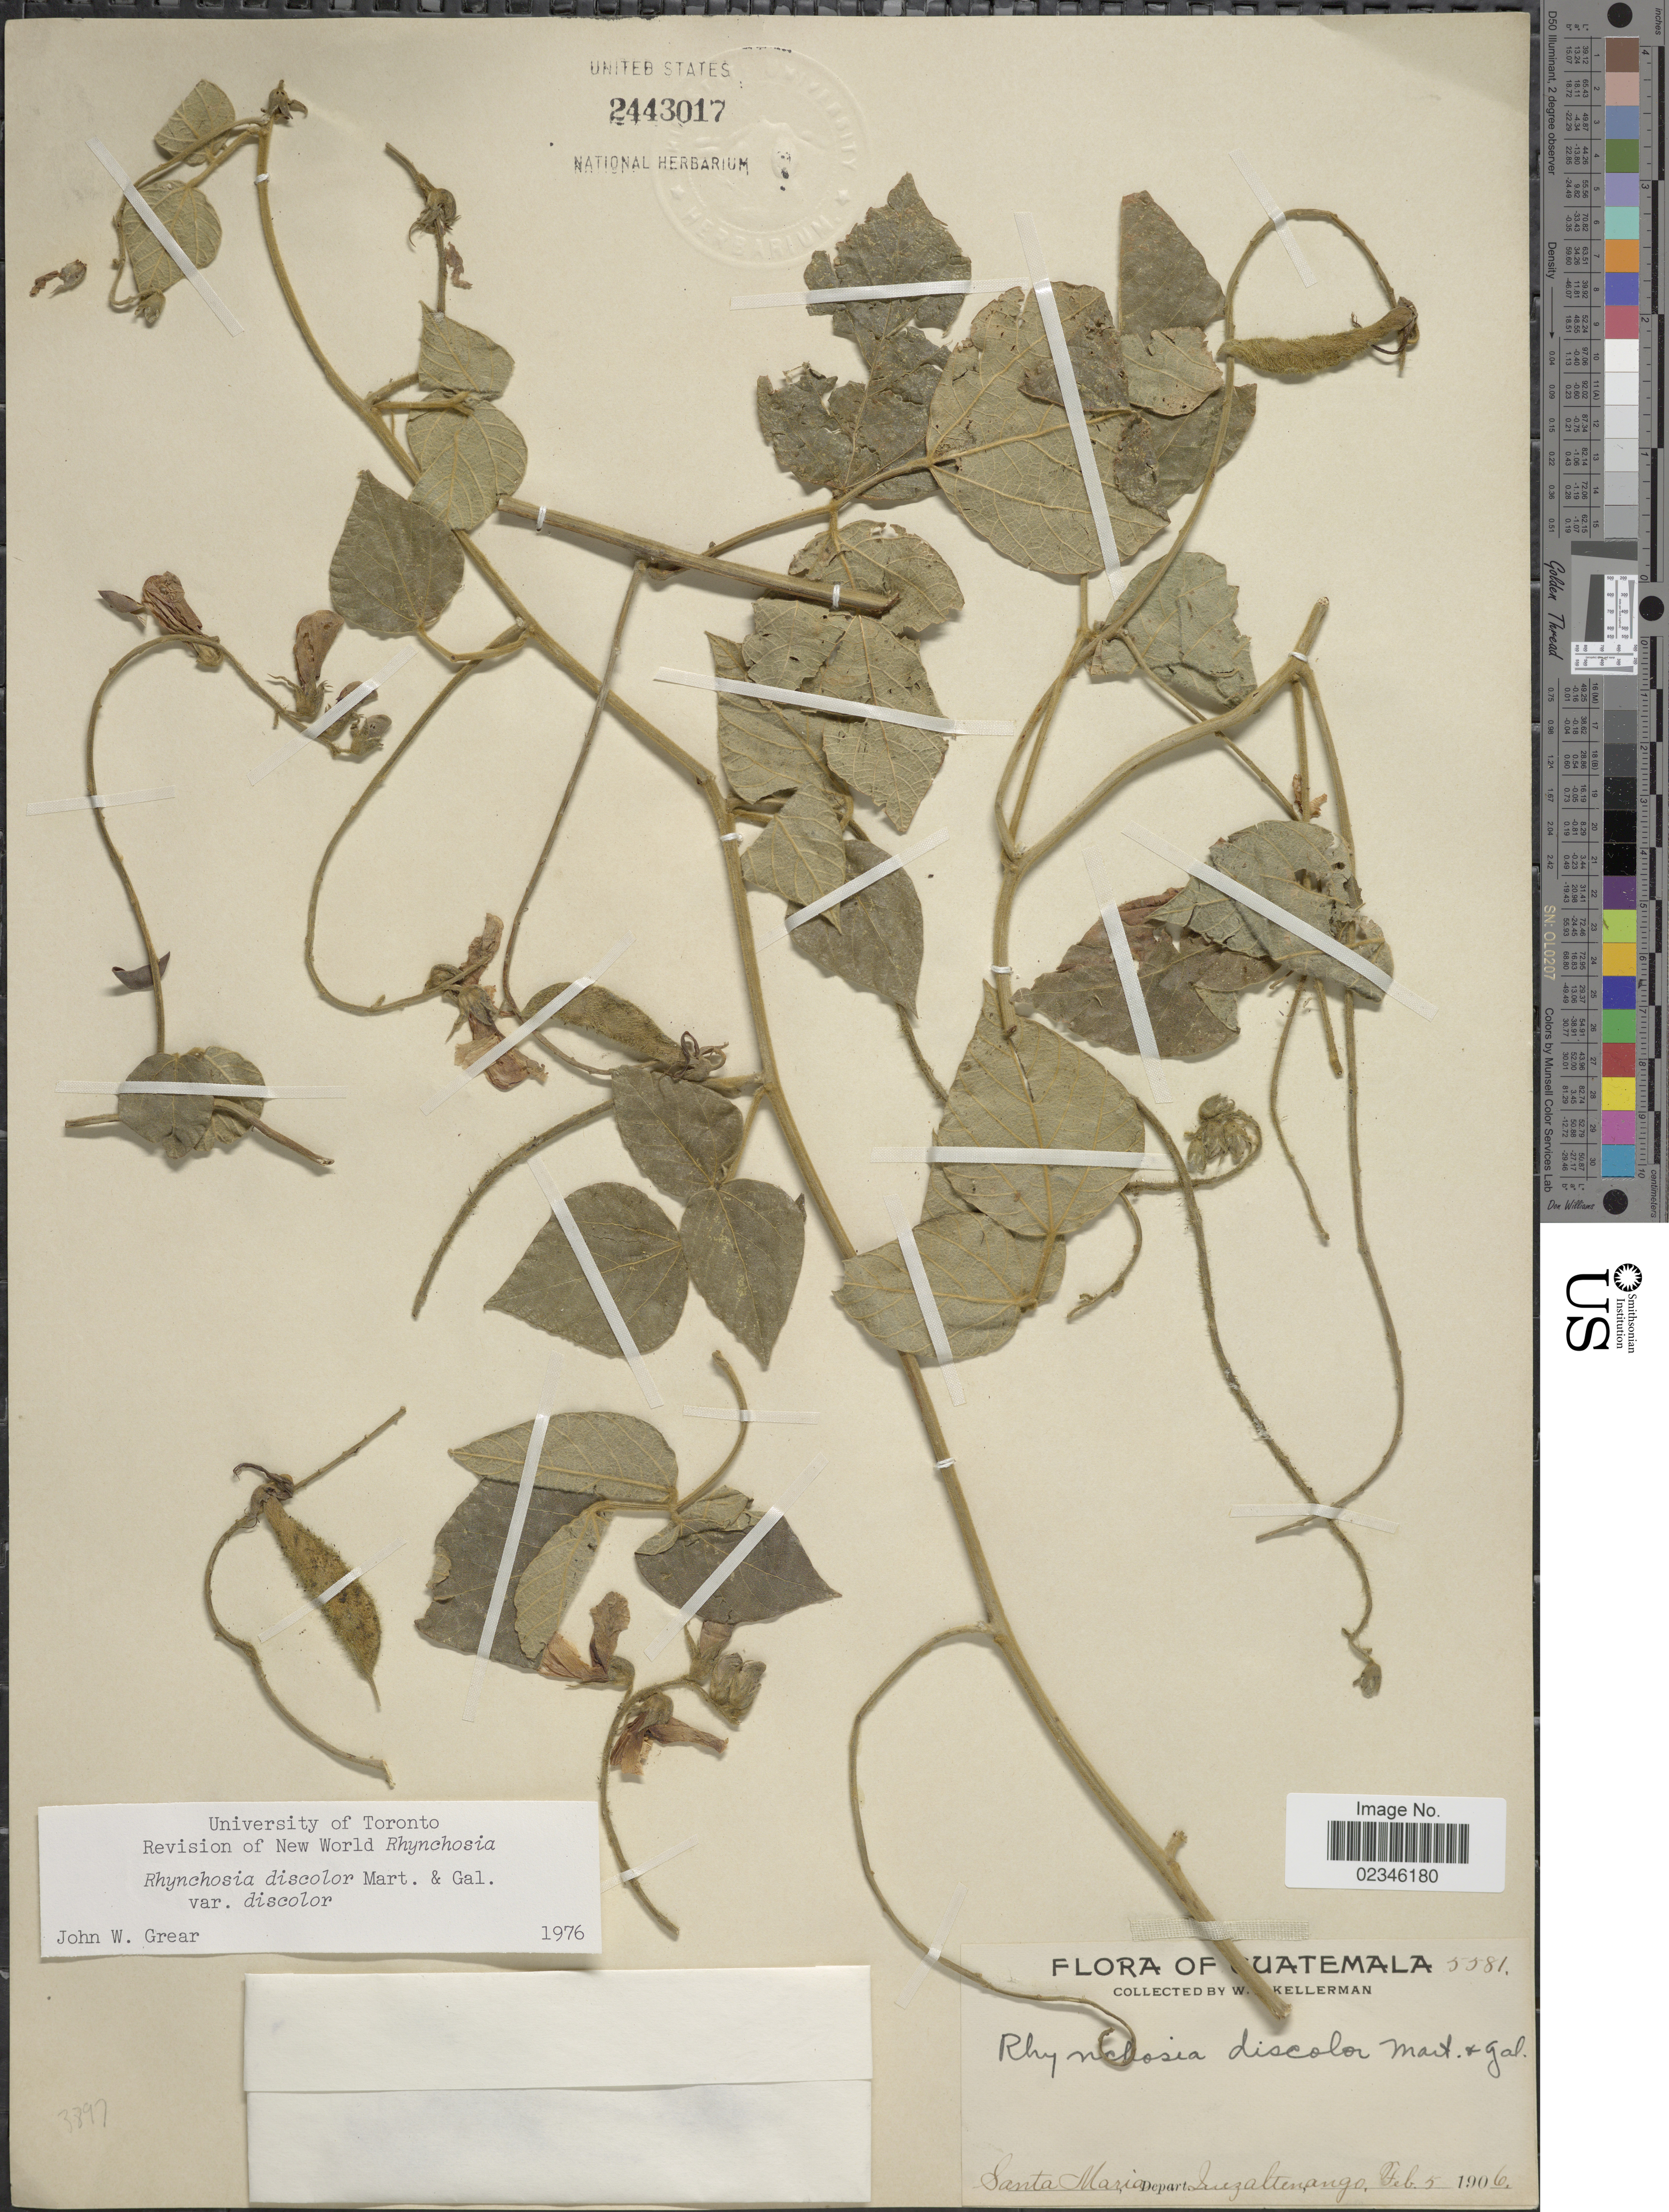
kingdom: Plantae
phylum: Tracheophyta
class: Magnoliopsida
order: Fabales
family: Fabaceae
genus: Rhynchosia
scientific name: Rhynchosia discolor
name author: M. Martens & Galeotti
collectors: W. Kellerman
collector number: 5581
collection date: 1906-02-05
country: Guatemala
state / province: Quetzaltenango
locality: Santa Maria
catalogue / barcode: US 2443017